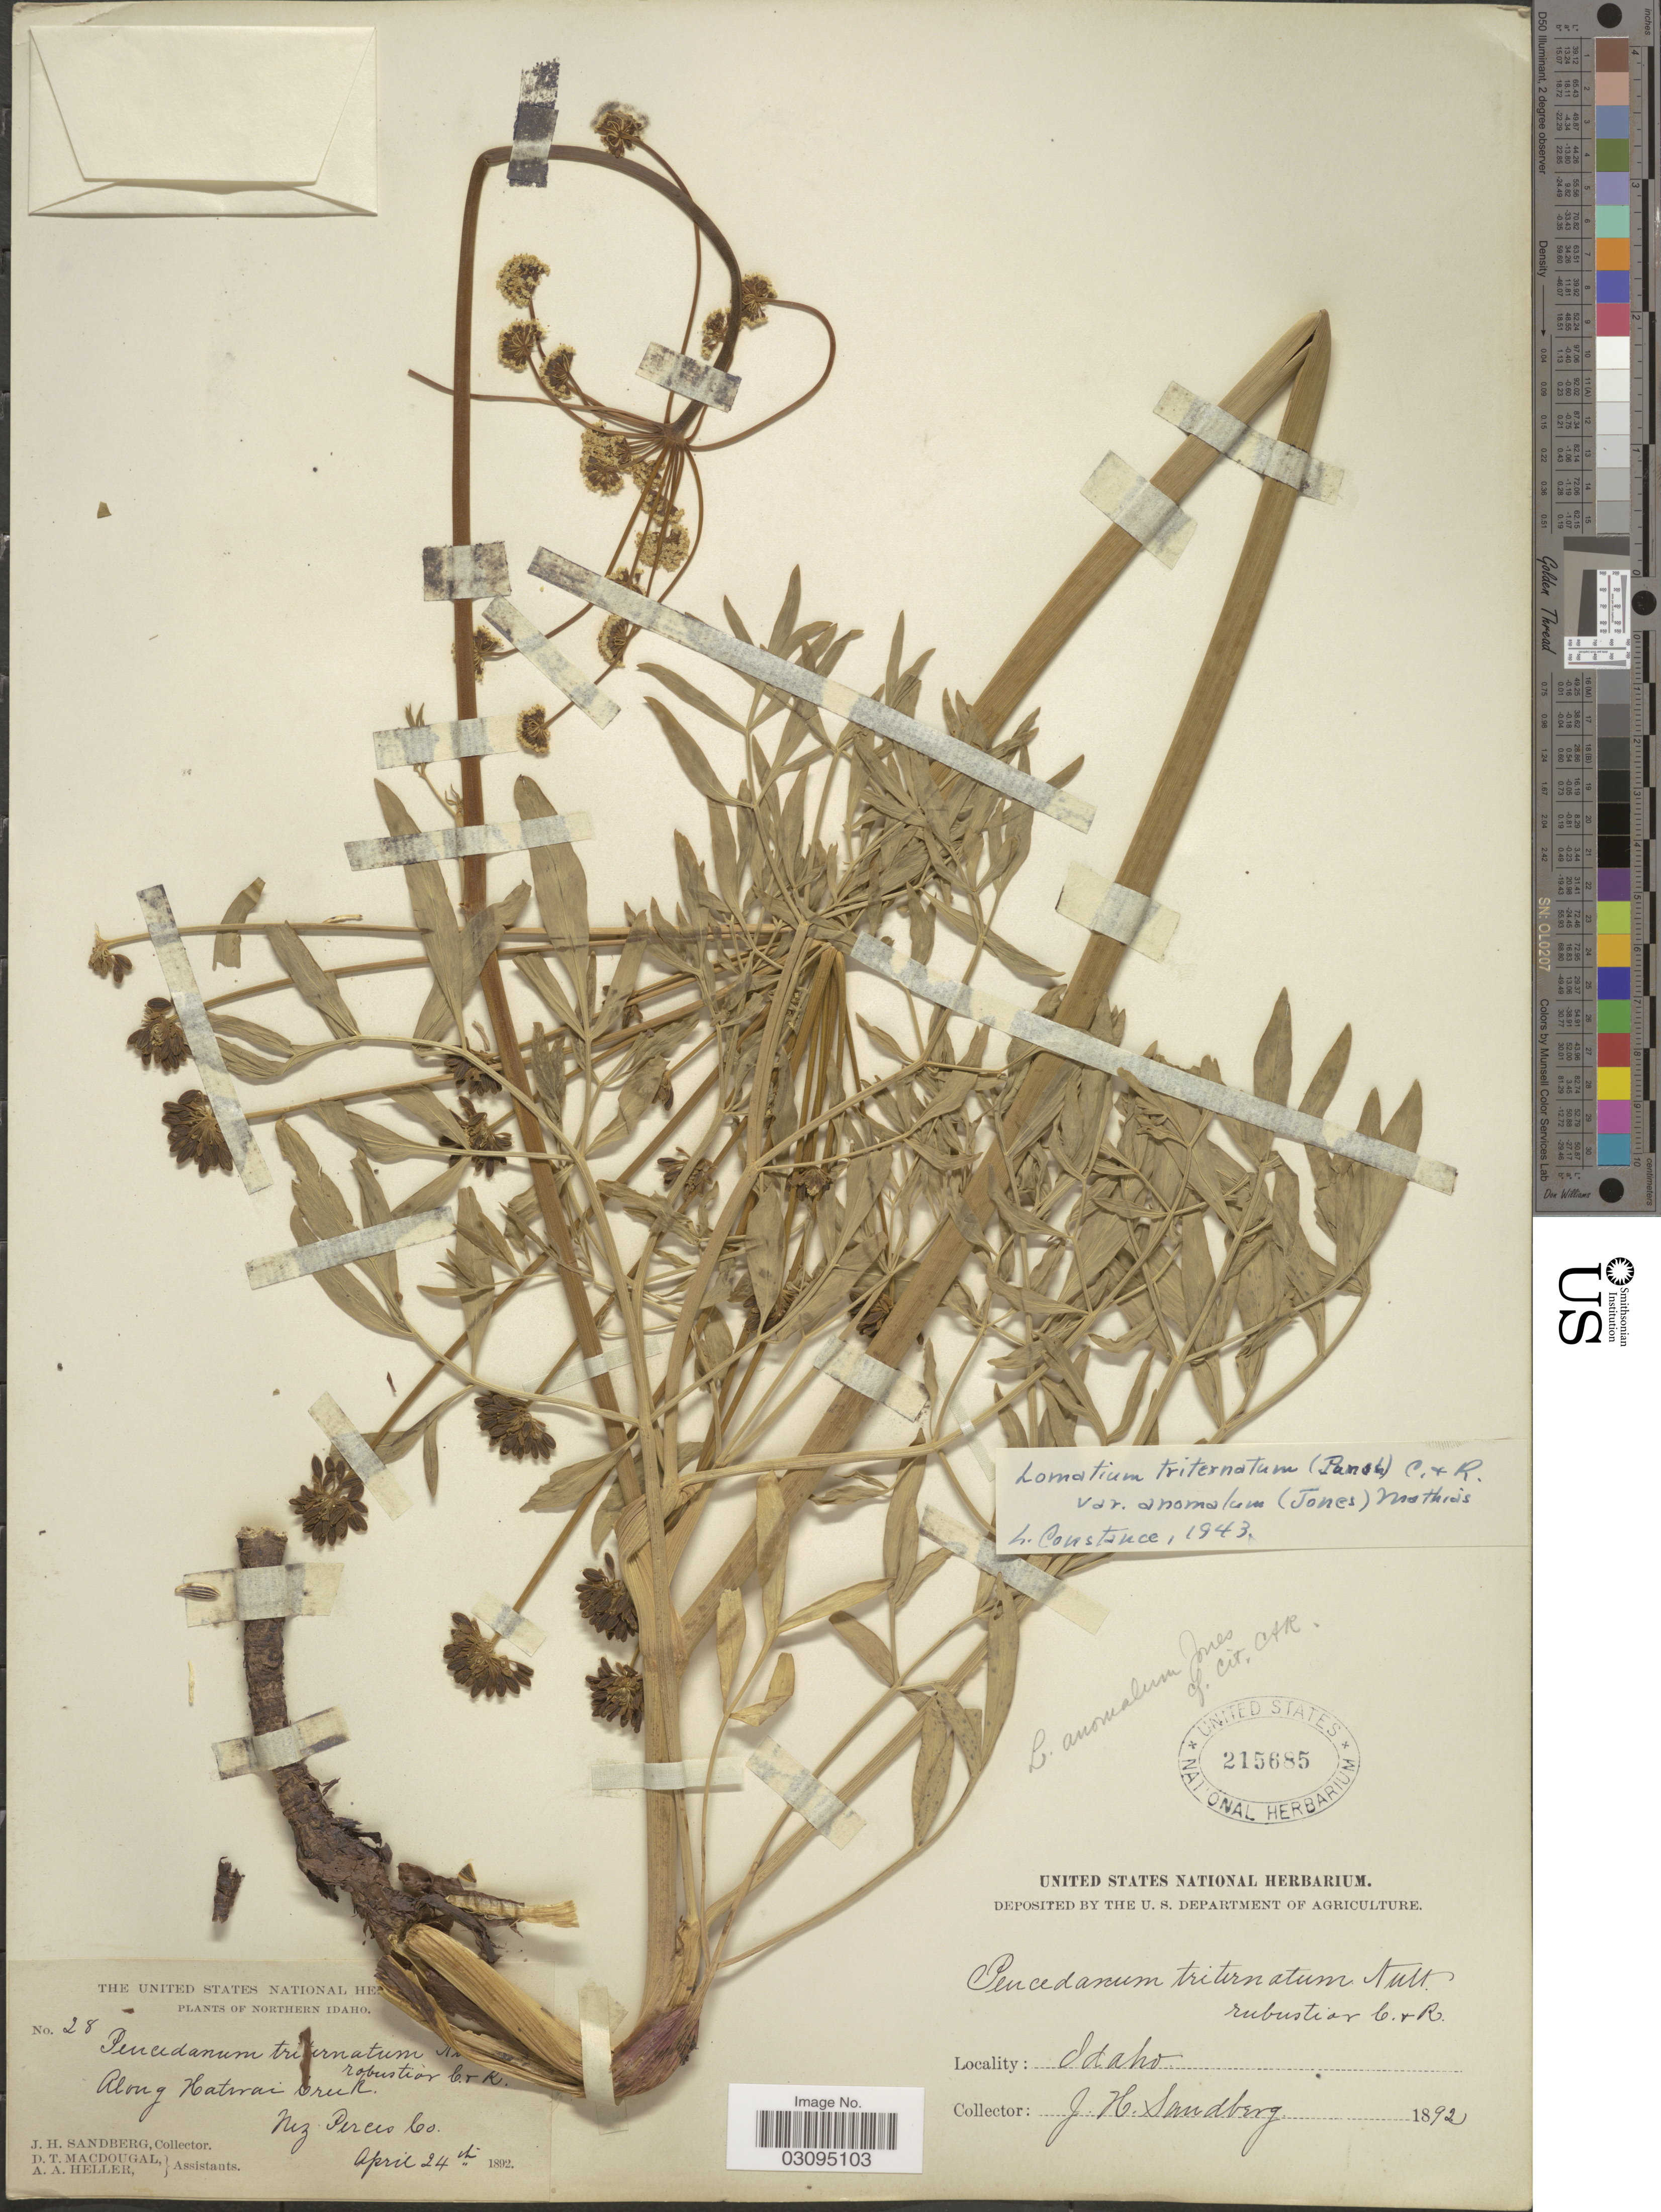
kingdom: Plantae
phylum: Tracheophyta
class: Magnoliopsida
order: Apiales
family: Apiaceae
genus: Lomatium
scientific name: Lomatium triternatum var. anomalum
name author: (M.E. Jones ex J.M. Coult. & Rose) Mathias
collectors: J. H. Sandberg, D. T. MacDougal & A. A. Heller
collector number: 28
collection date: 1892-04-24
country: United States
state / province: Idaho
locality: Northern Idaho, Along Hatwai Creek, Nez Perces Co.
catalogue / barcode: US 215685